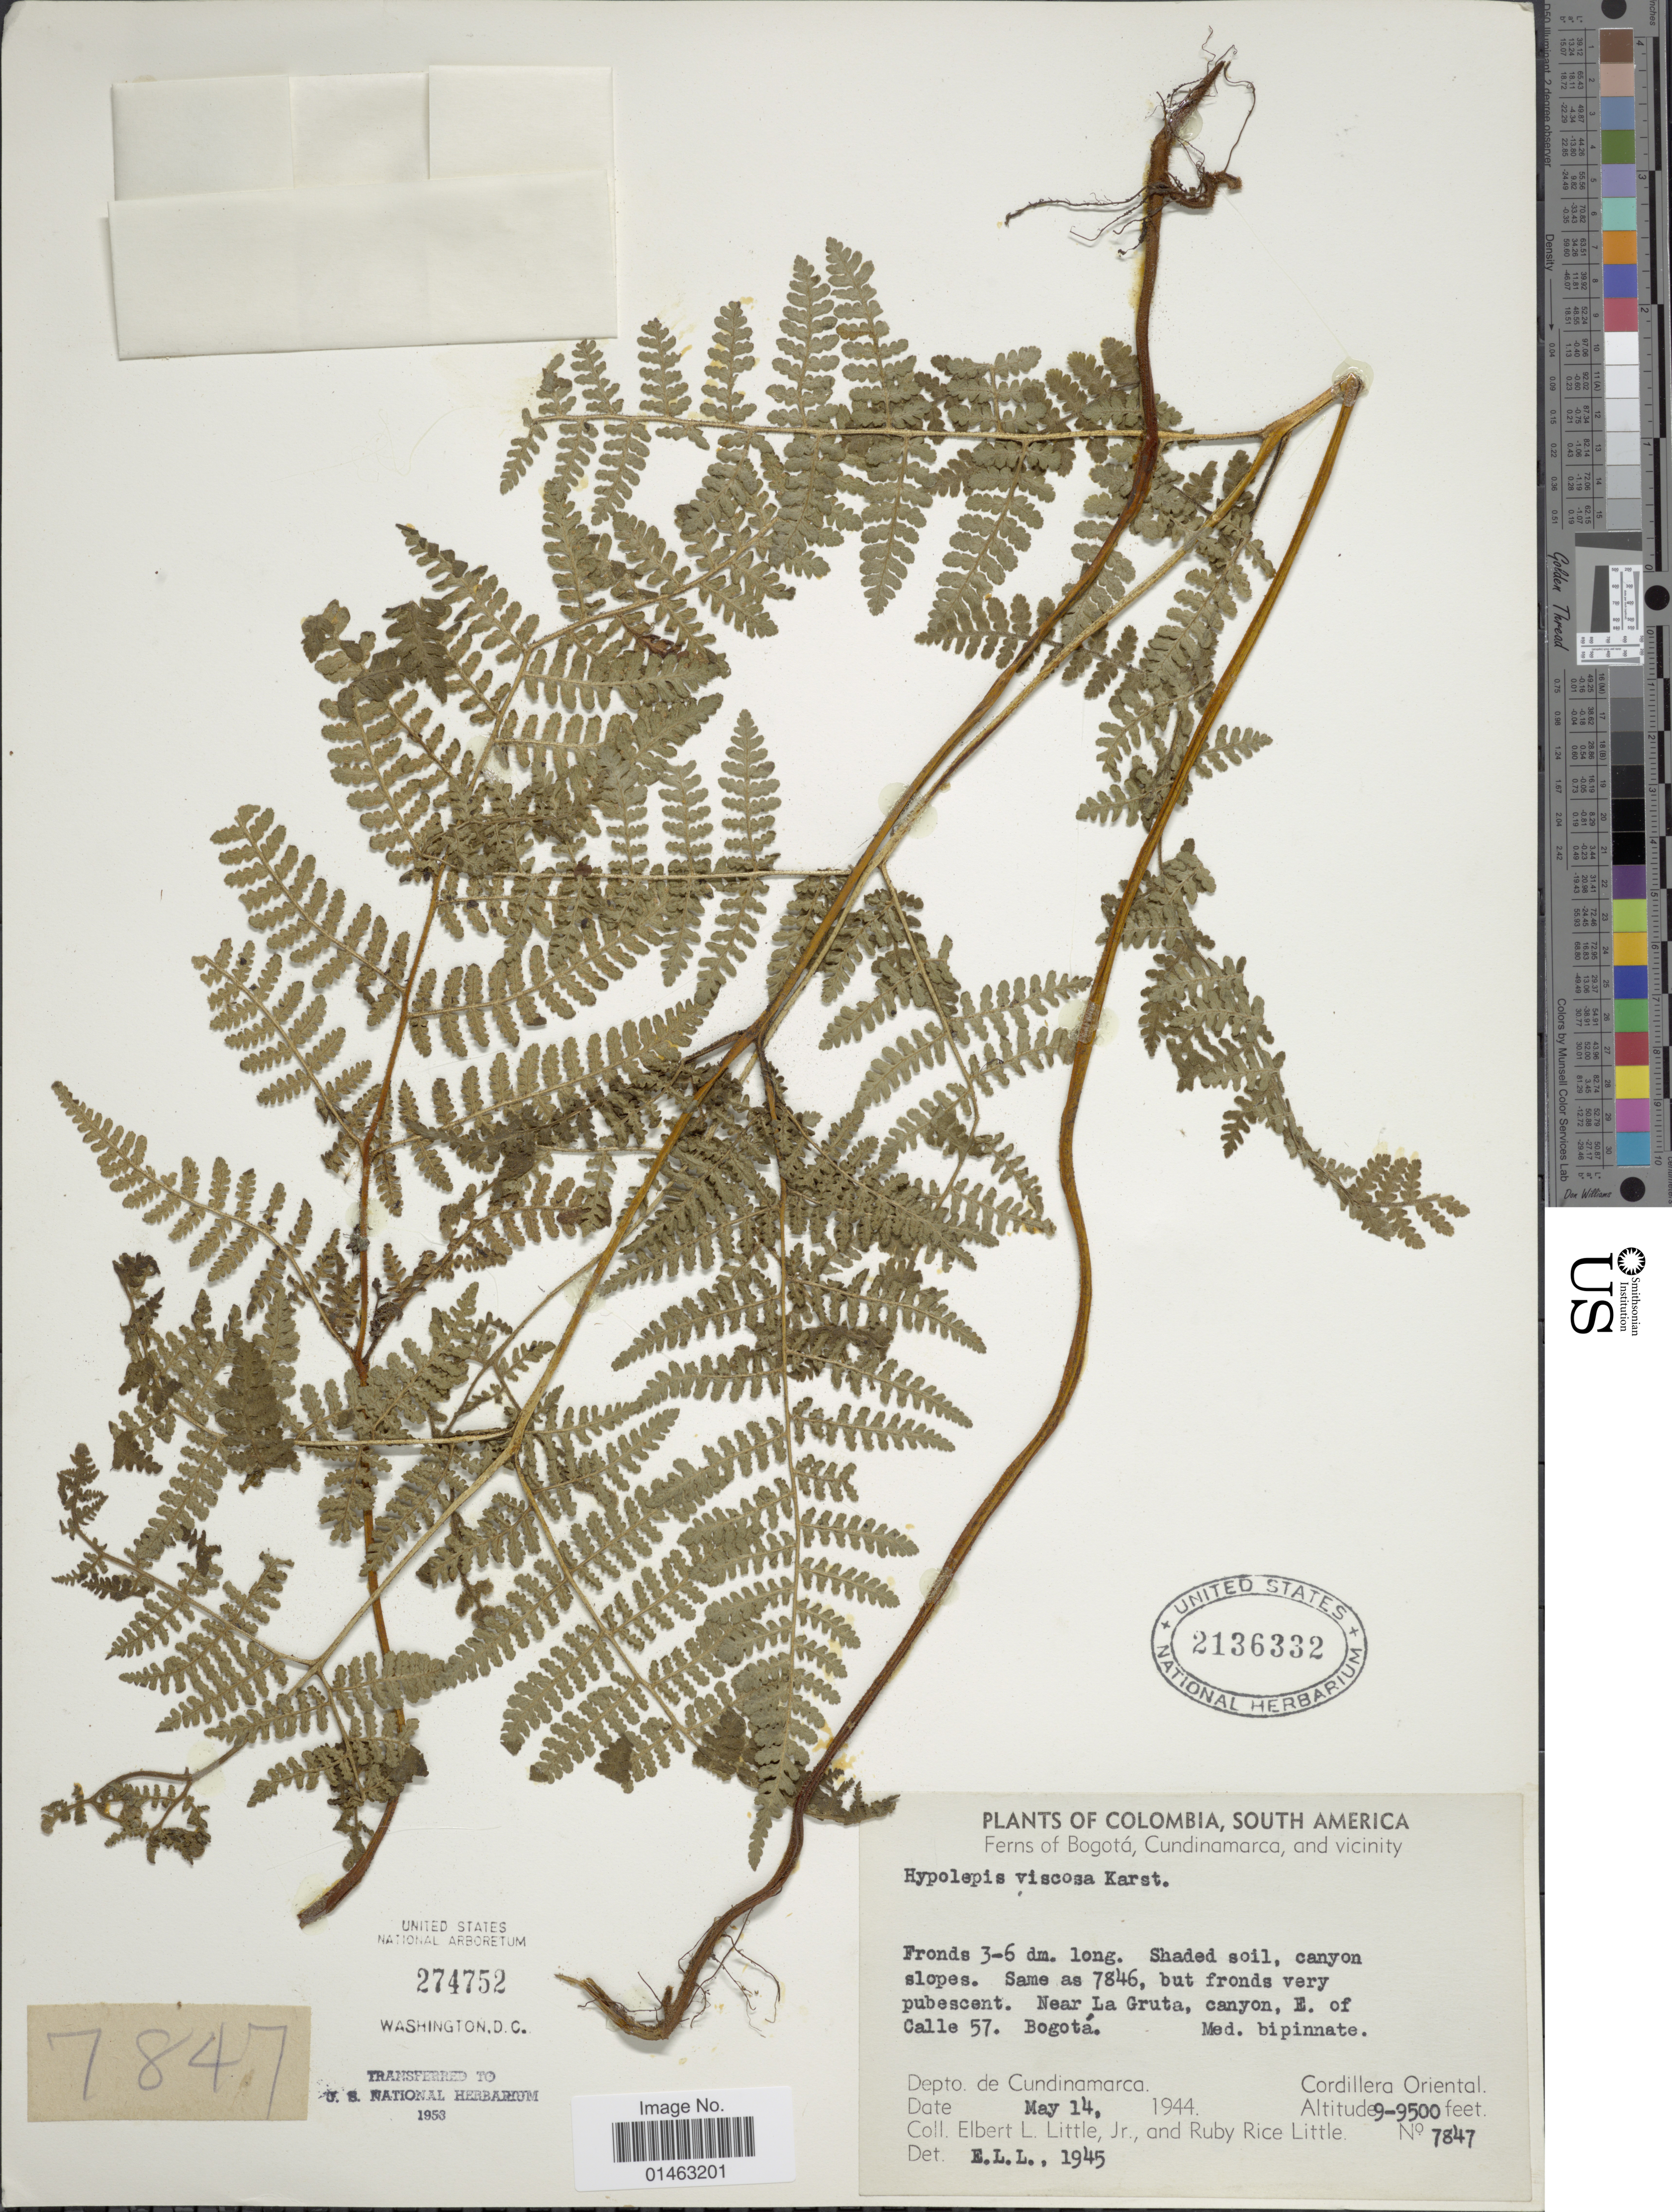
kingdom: Plantae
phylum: Tracheophyta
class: Polypodiopsida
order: Polypodiales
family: Dennstaedtiaceae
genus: Hypolepis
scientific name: Hypolepis viscosa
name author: H. Karst.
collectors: E. L. Little & R. R. Little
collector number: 7847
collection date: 1944-05-14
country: Colombia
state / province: Cundinamarca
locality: Bogotá, Cundinamarca, and vicinity. Near La Gruta, canyon, E. of Calle 57. Med. Bipinnate. Cordillera Oriental.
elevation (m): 2743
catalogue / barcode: US 2136332